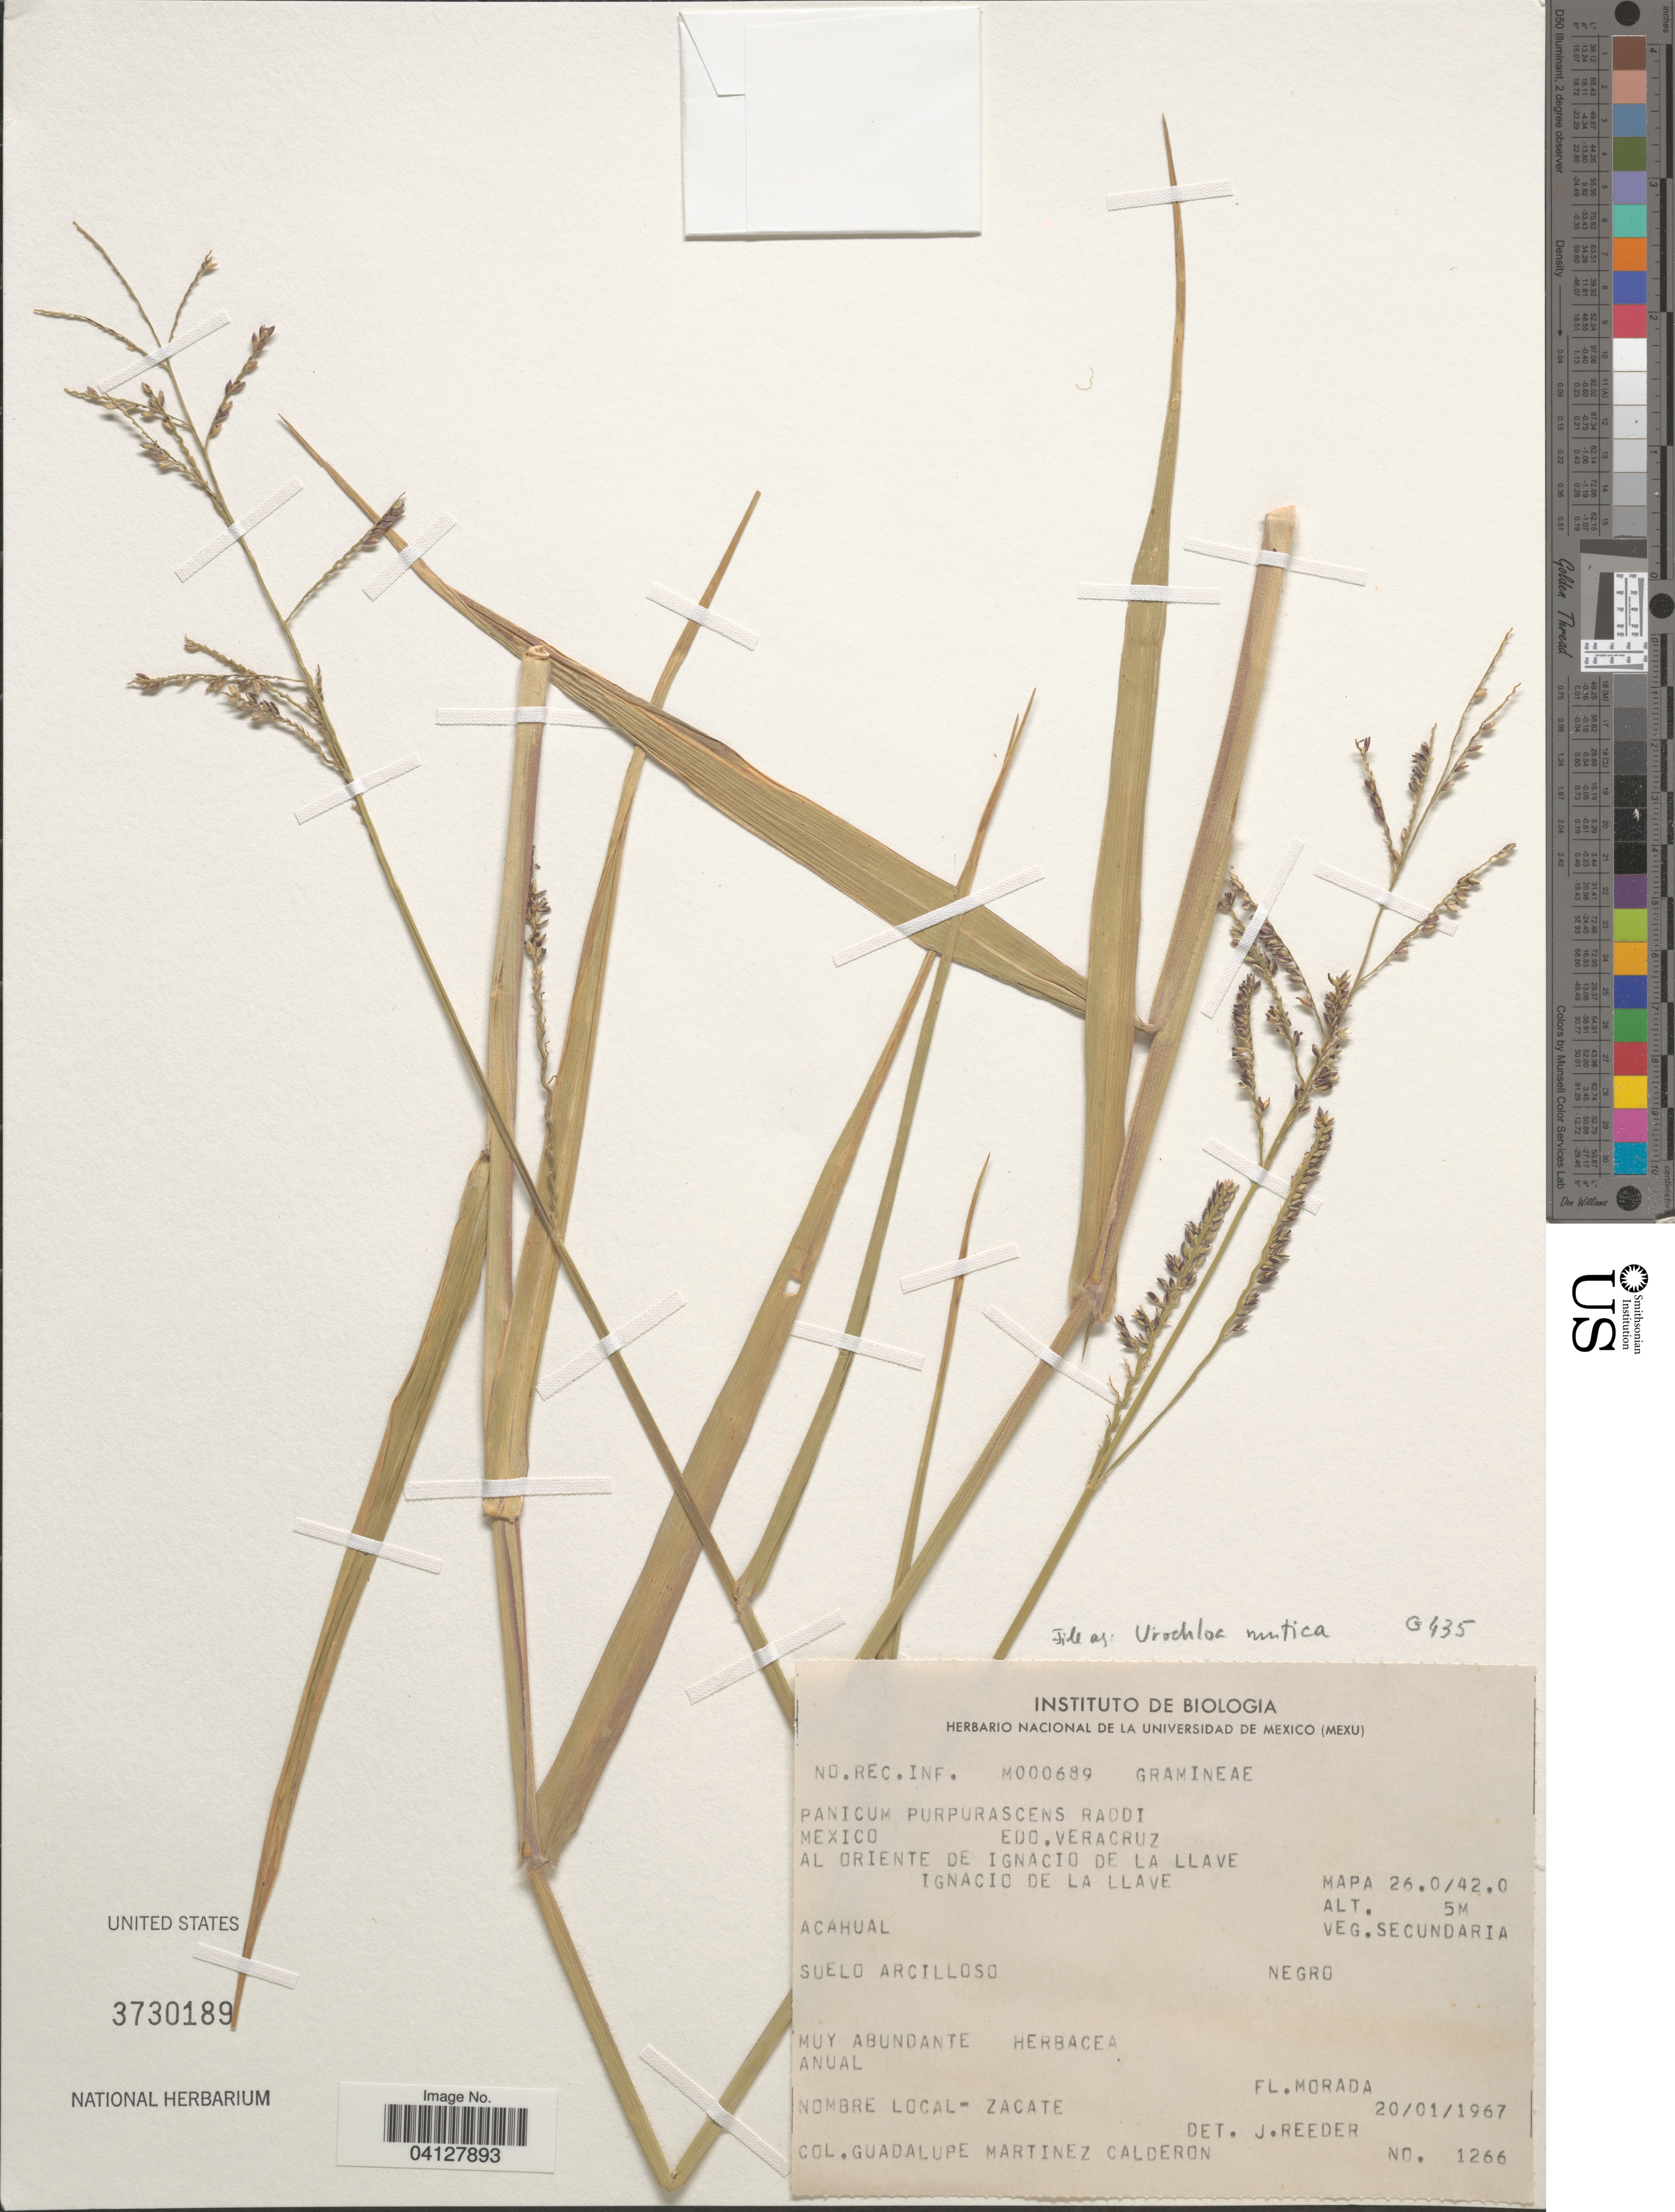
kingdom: Plantae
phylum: Tracheophyta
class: Liliopsida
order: Poales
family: Poaceae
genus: Panicum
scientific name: Panicum purpurascens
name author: Raddi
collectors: G. Martinez-C.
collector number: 1266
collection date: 1967-01-20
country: Mexico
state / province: Veracruz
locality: Edo. Veracruz. Al Oriente de Ignacio de la Llave. Ignacio de la LLave. Acahual.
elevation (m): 5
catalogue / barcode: US 3730189